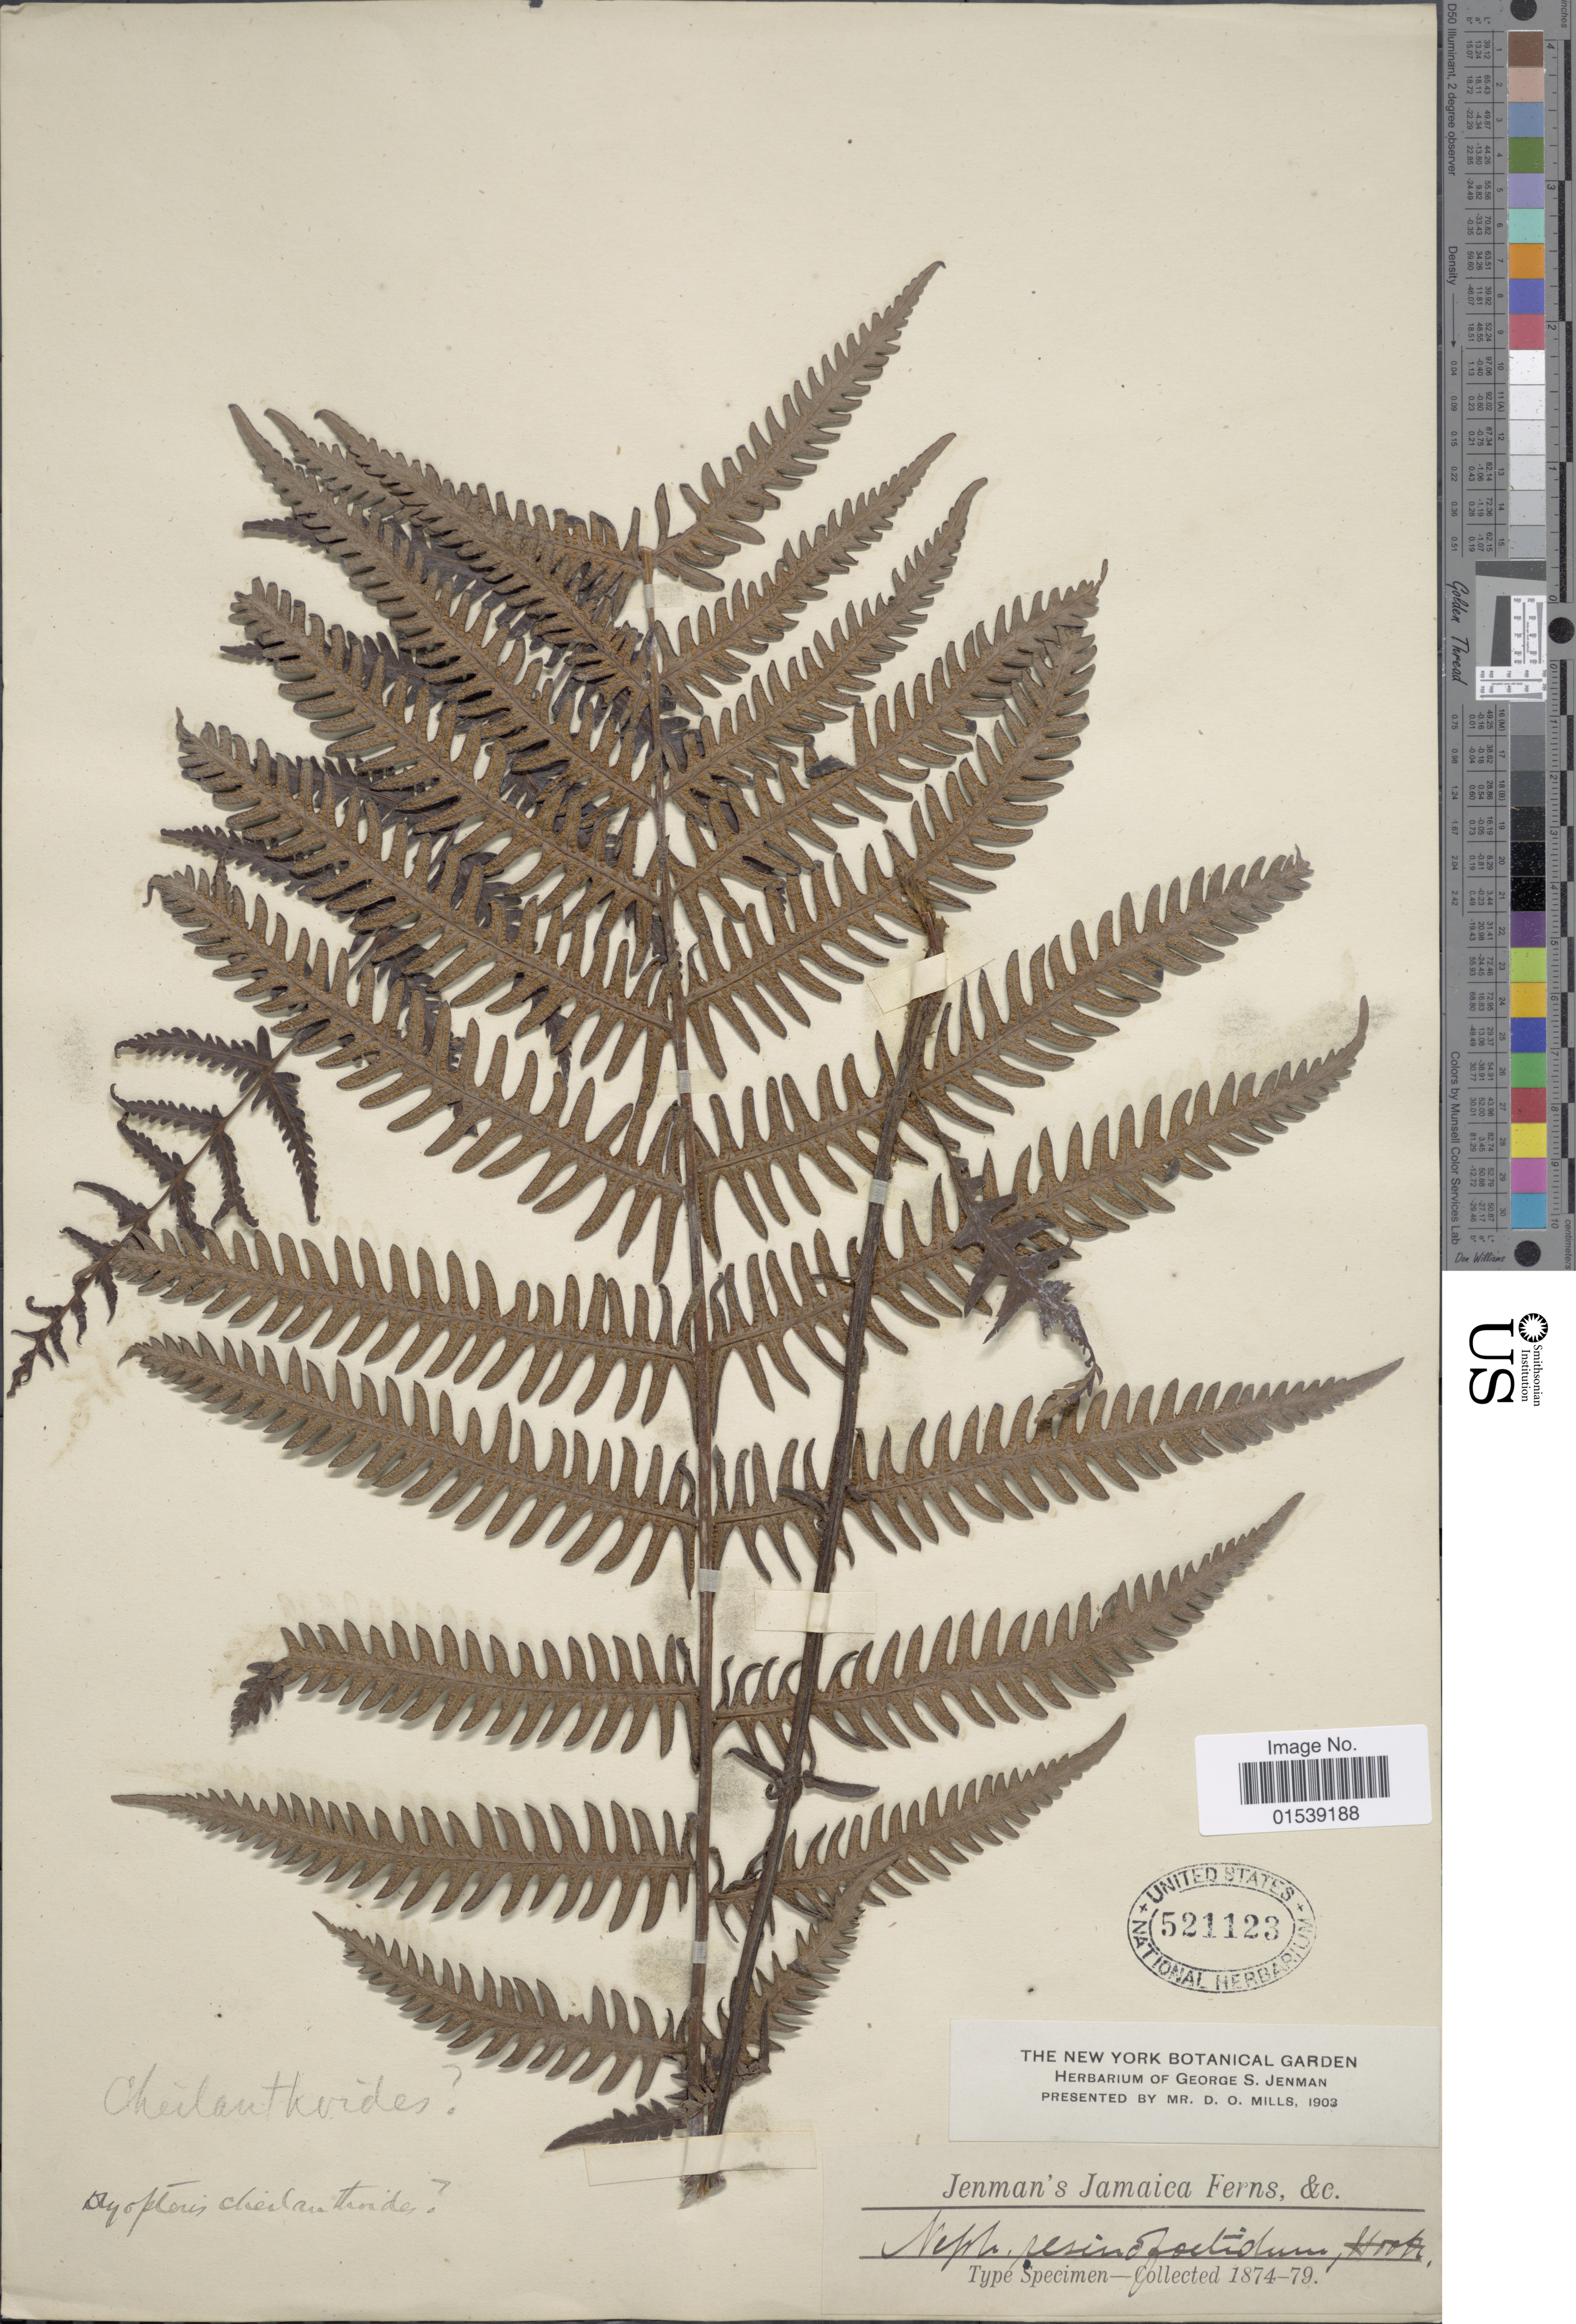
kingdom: Plantae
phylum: Tracheophyta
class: Polypodiopsida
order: Polypodiales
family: Thelypteridaceae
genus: Amauropelta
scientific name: Amauropelta cheilanthoides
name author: (Kunze) Á. Löve & D. Löve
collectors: G. S. Jenman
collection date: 1874/1879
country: Jamaica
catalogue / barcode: US 521123